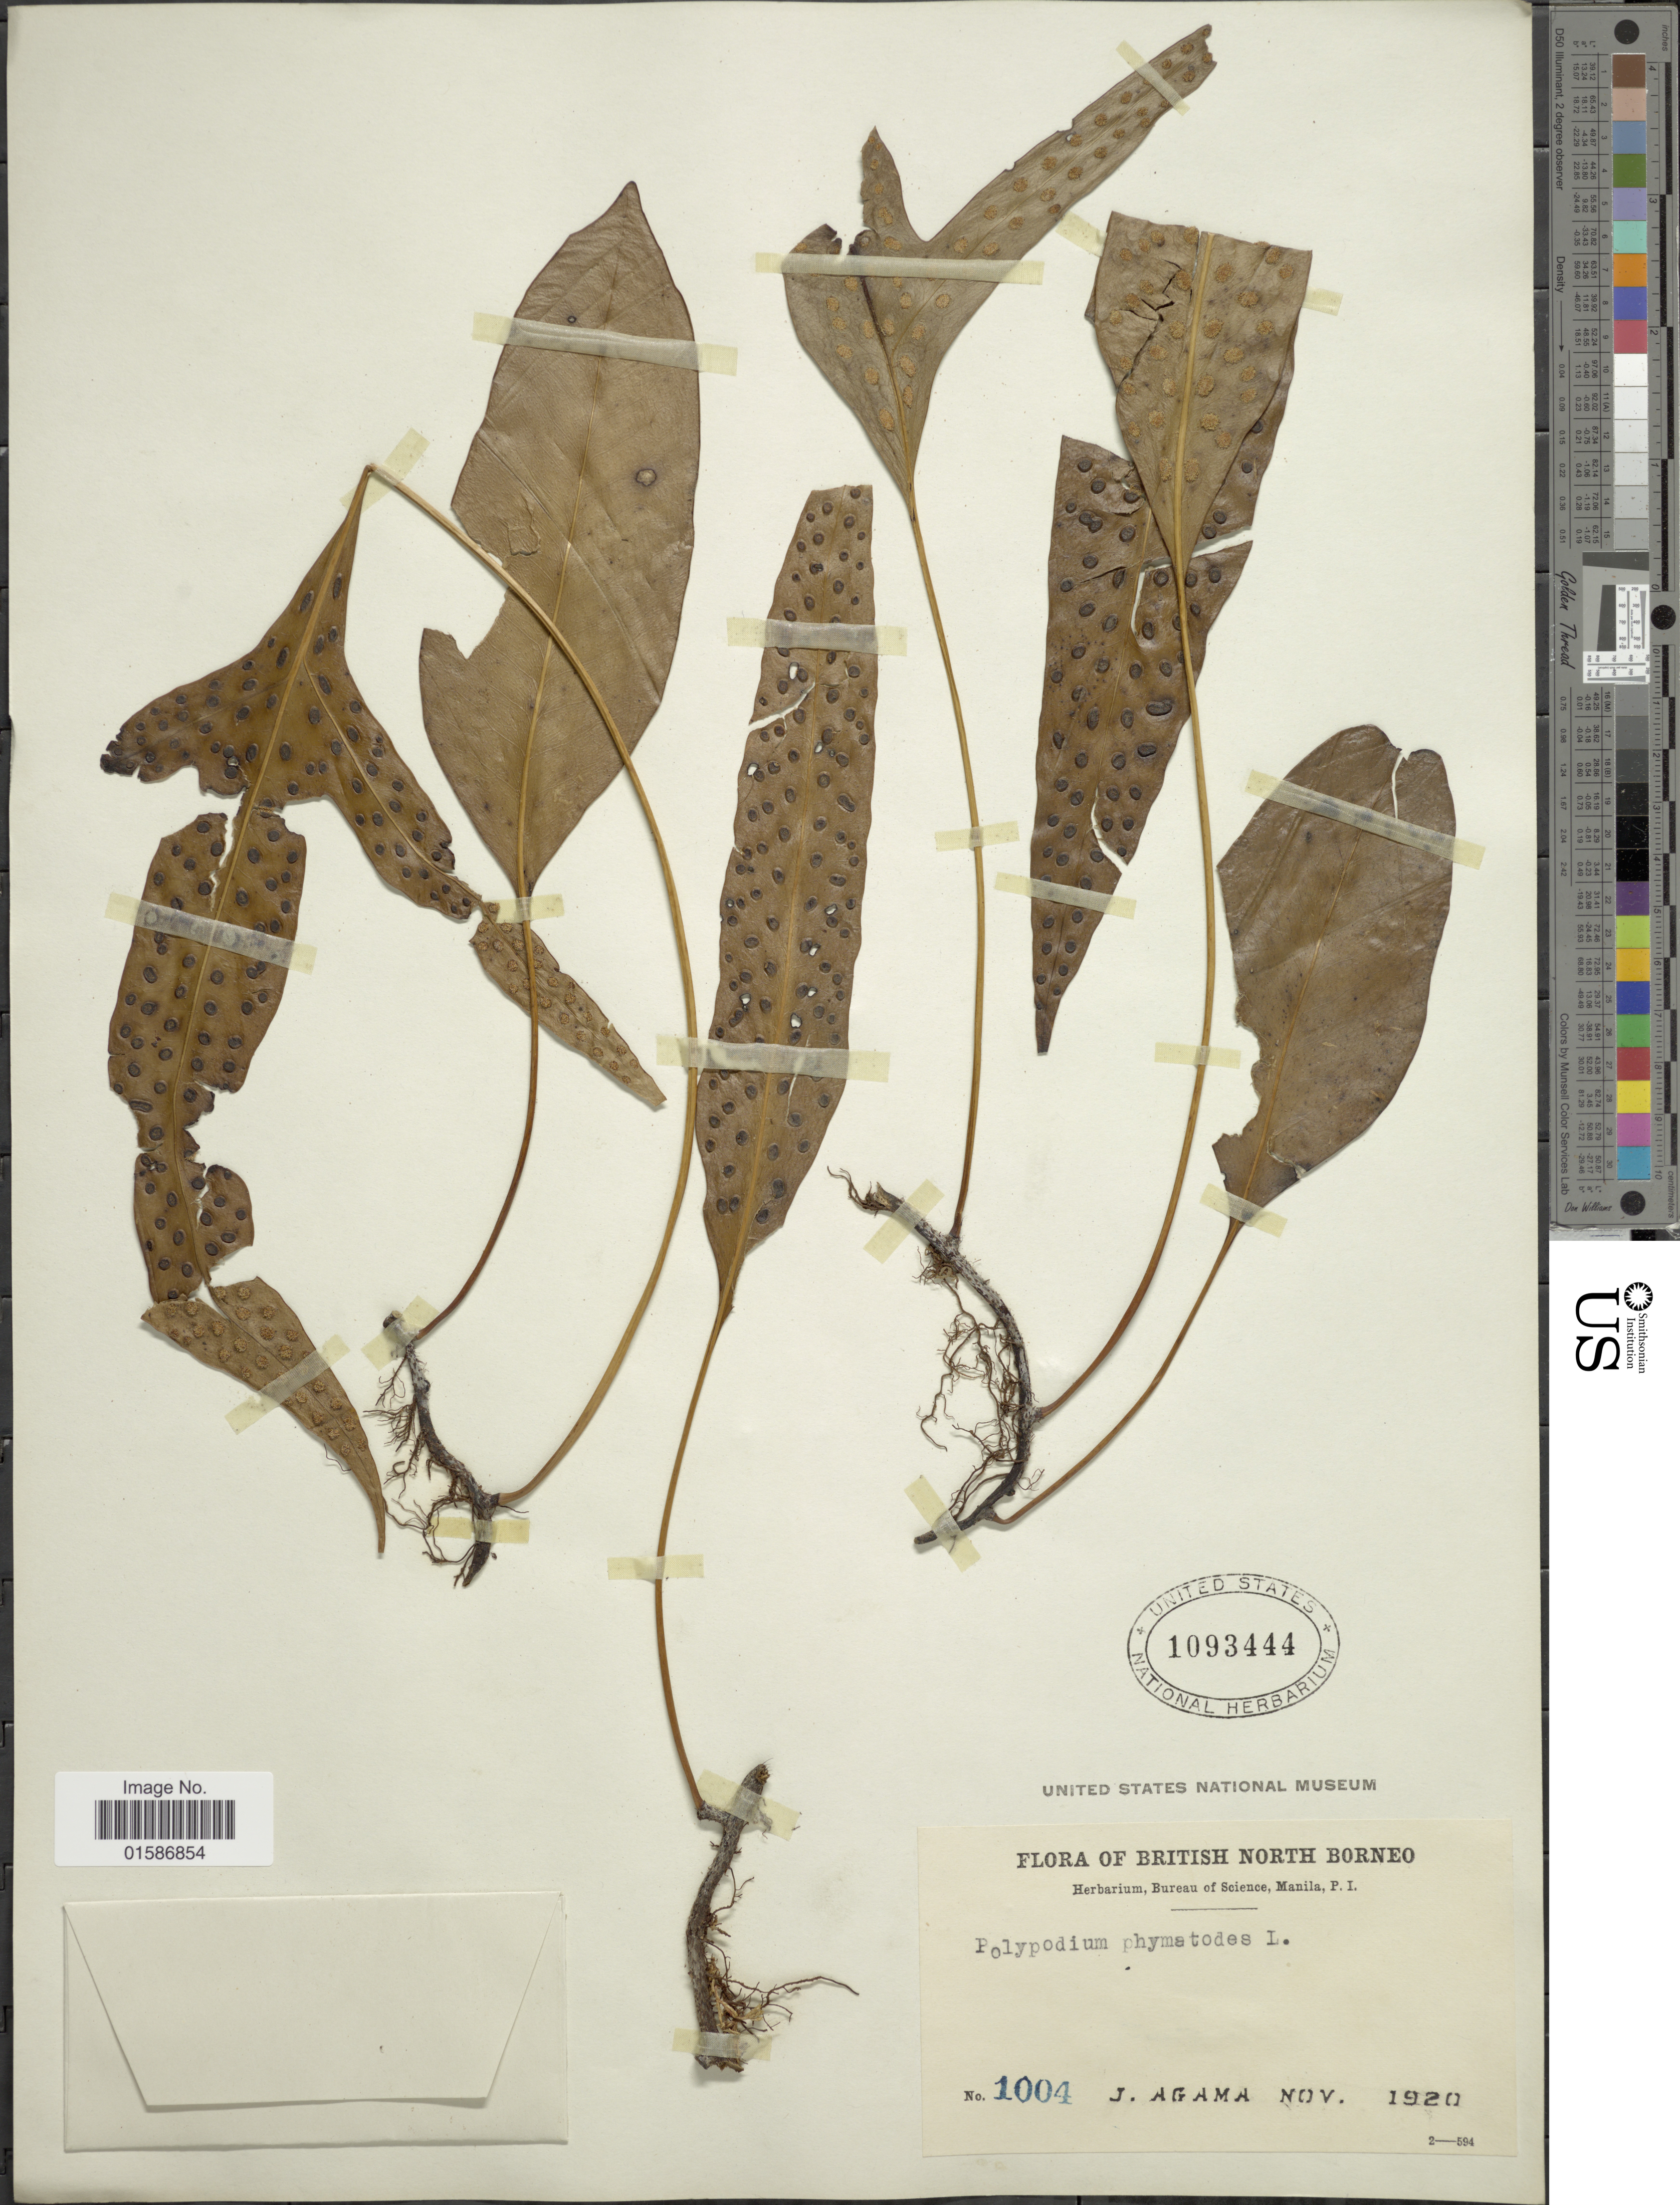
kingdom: Plantae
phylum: Tracheophyta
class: Polypodiopsida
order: Polypodiales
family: Polypodiaceae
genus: Microsorum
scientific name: Microsorum scolopendria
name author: (Burm. f.) Copel.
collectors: P. Bartsch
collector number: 12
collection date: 1907-10-28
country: Malaysia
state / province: Sarawak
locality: The Hawaiian Islands, Konahunoi Mountain, easrt of Honululu, Oahu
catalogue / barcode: US 627691